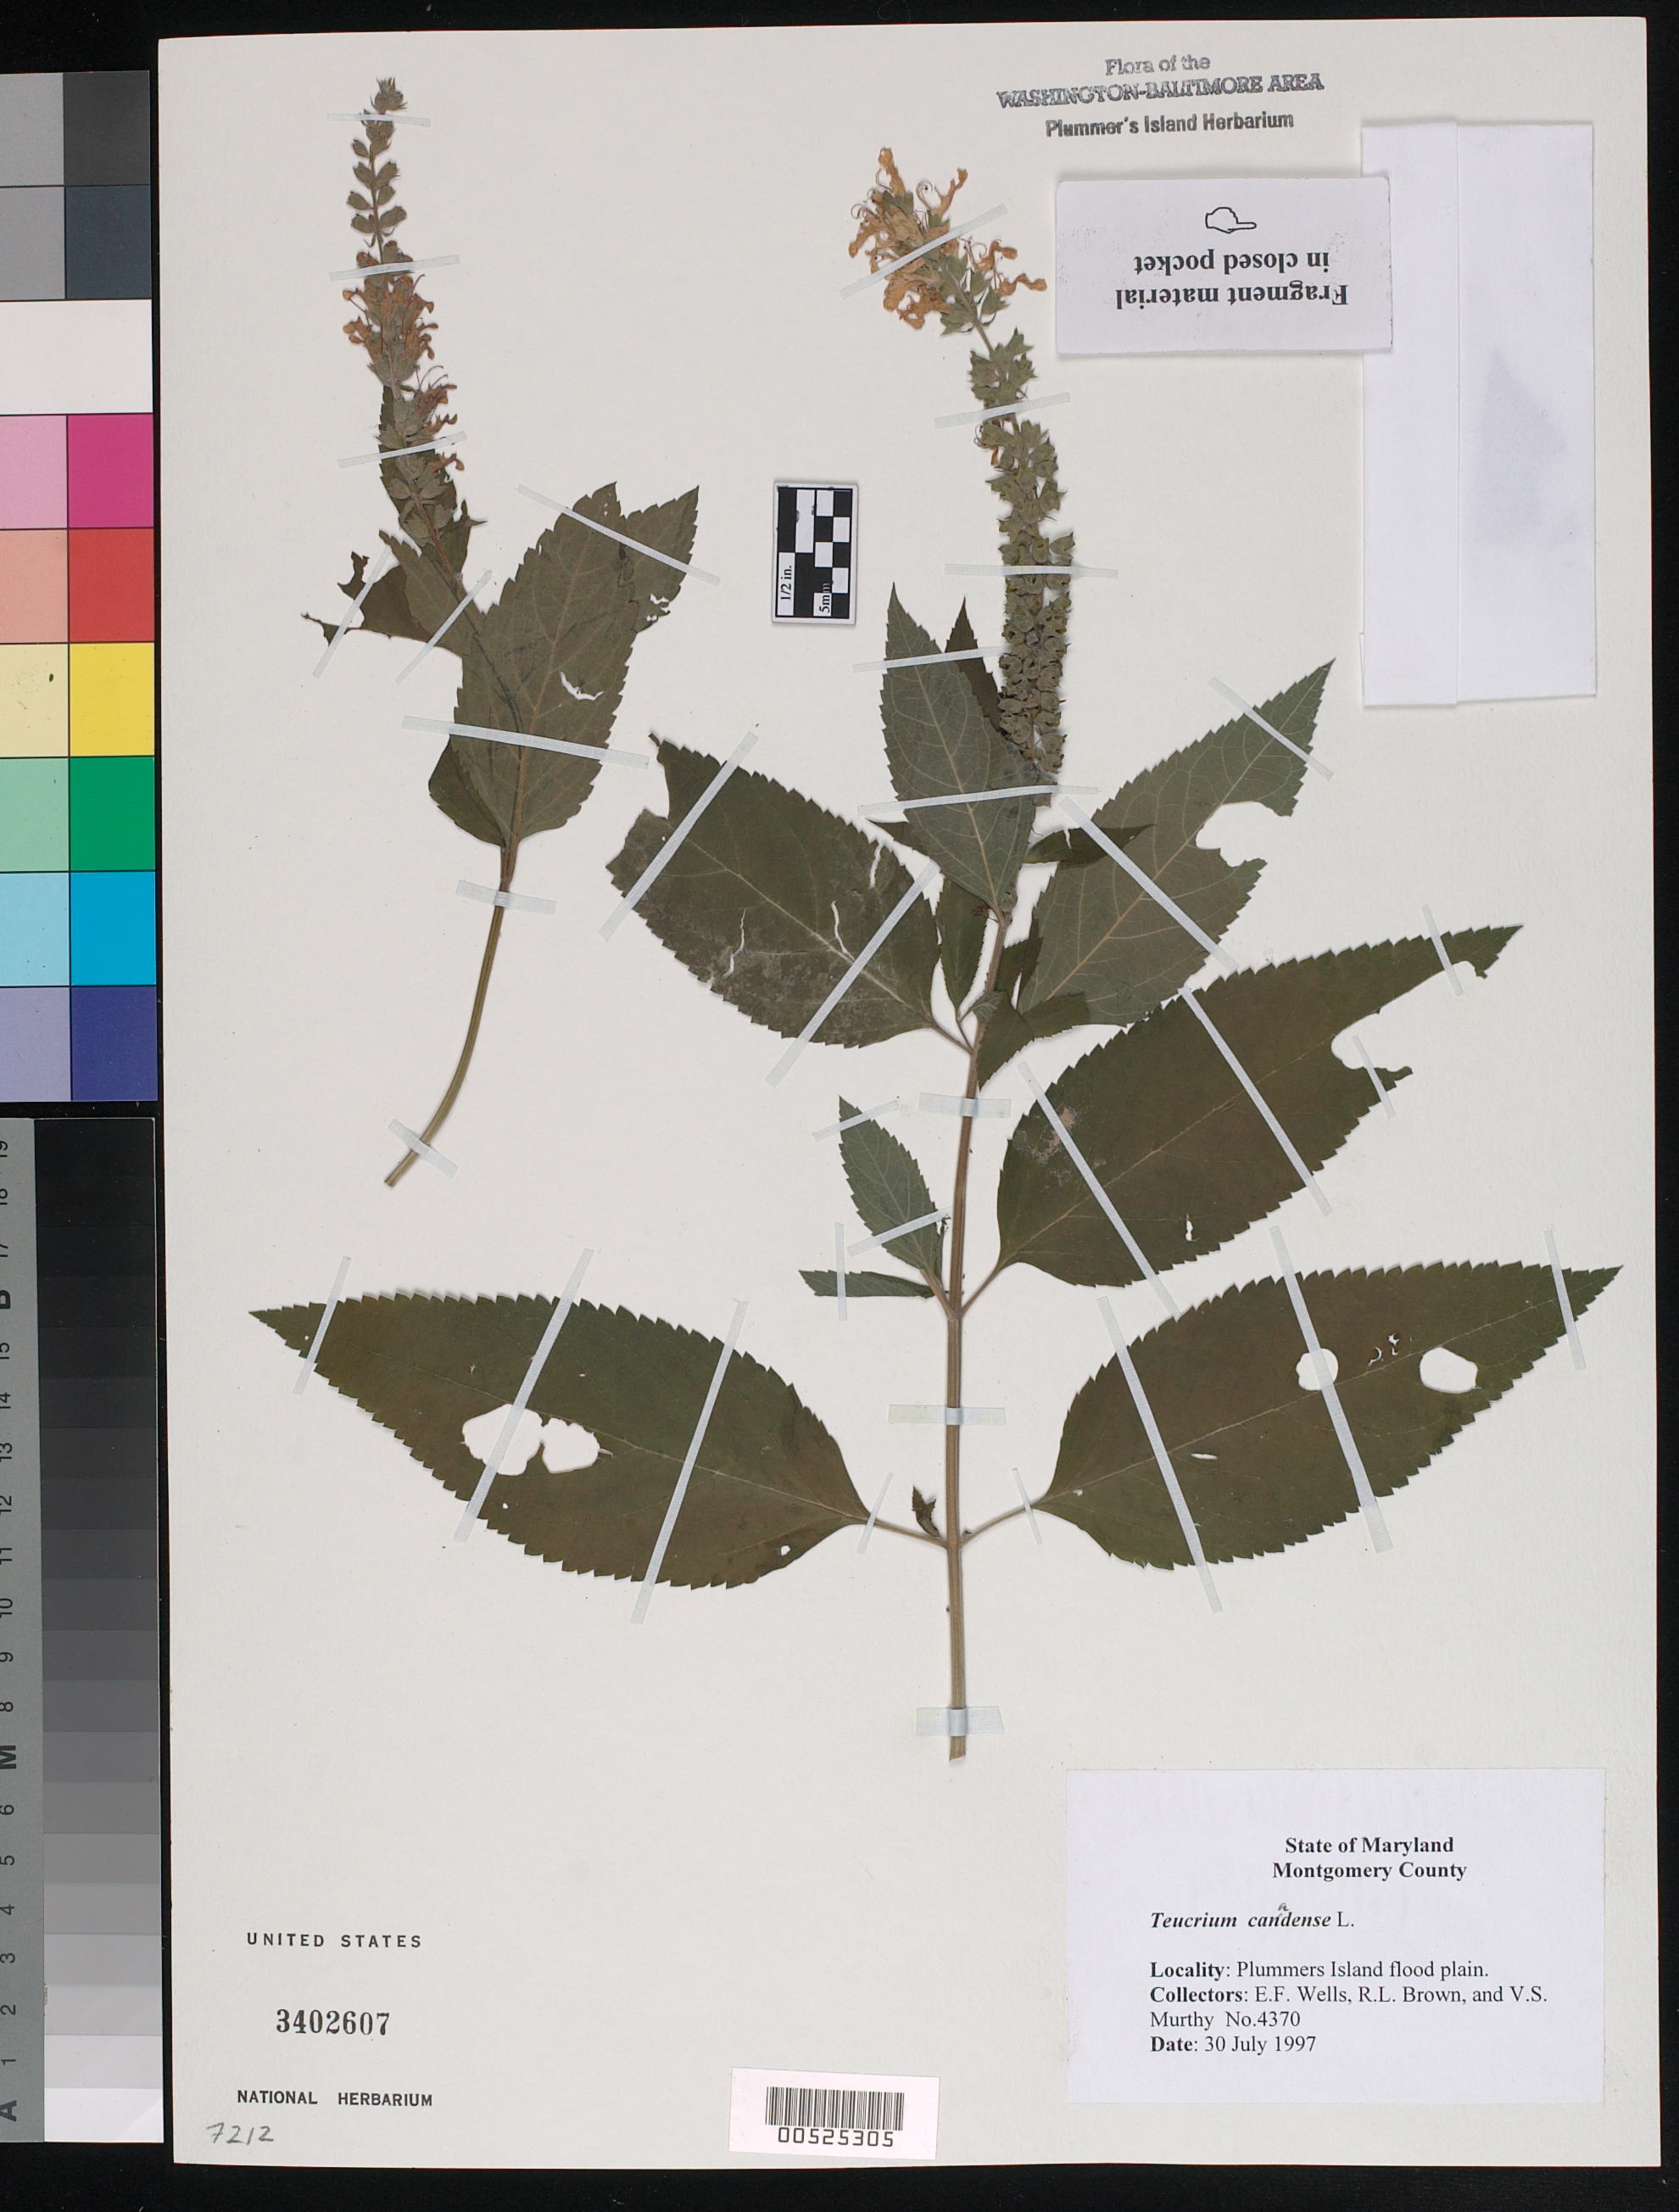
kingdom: Plantae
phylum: Tracheophyta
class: Magnoliopsida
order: Lamiales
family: Lamiaceae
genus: Teucrium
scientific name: Teucrium canadense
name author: L.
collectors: E. F. Wells, R. L. Brown & V. S. Murthy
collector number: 4370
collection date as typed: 30 Jul 1997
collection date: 1997-07-30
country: United States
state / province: Maryland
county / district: Montgomery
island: Plummers Island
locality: Flood plain of Plummers Island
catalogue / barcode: US 3402607